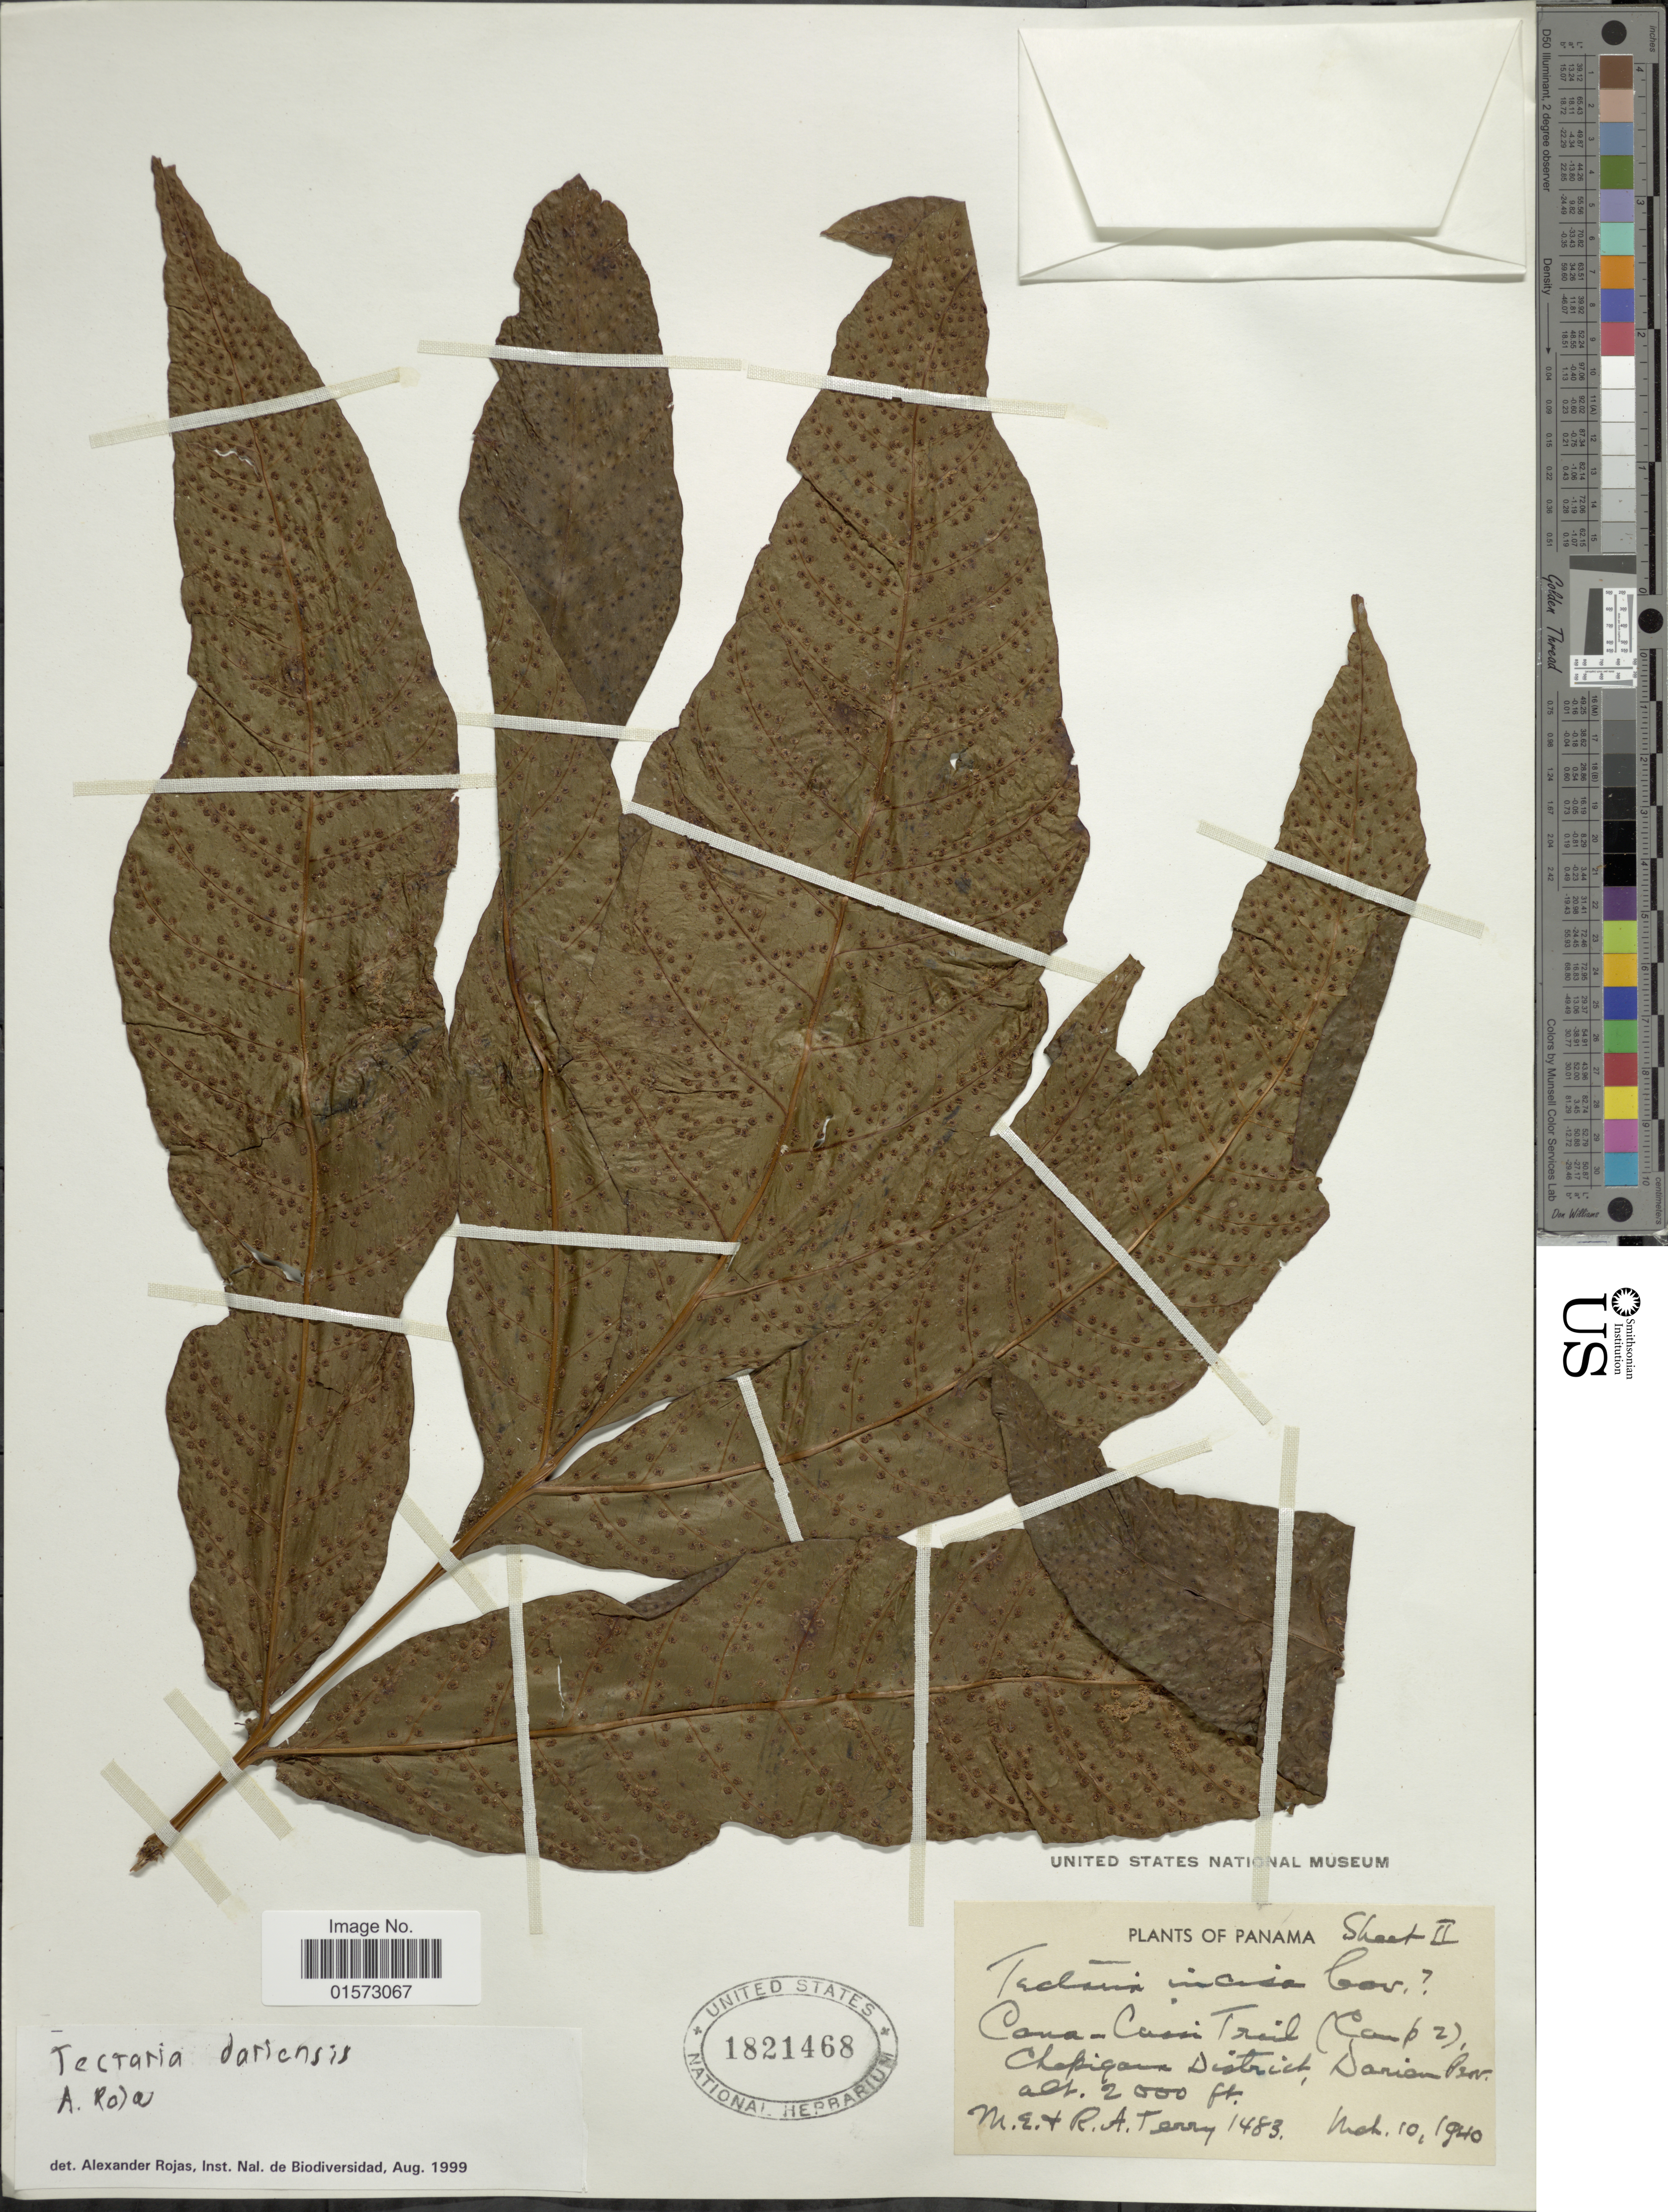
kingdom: Plantae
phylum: Tracheophyta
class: Polypodiopsida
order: Polypodiales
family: Tectariaceae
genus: Tectaria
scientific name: Tectaria darienensis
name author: A. Rojas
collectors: M. Terry & R. Terry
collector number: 1483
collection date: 1940-03-10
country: Panama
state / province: Darién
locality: Cana-Cassi Trail (Camp 2) Chepigana District, Darien Prov.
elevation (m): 610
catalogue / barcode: US 1821468